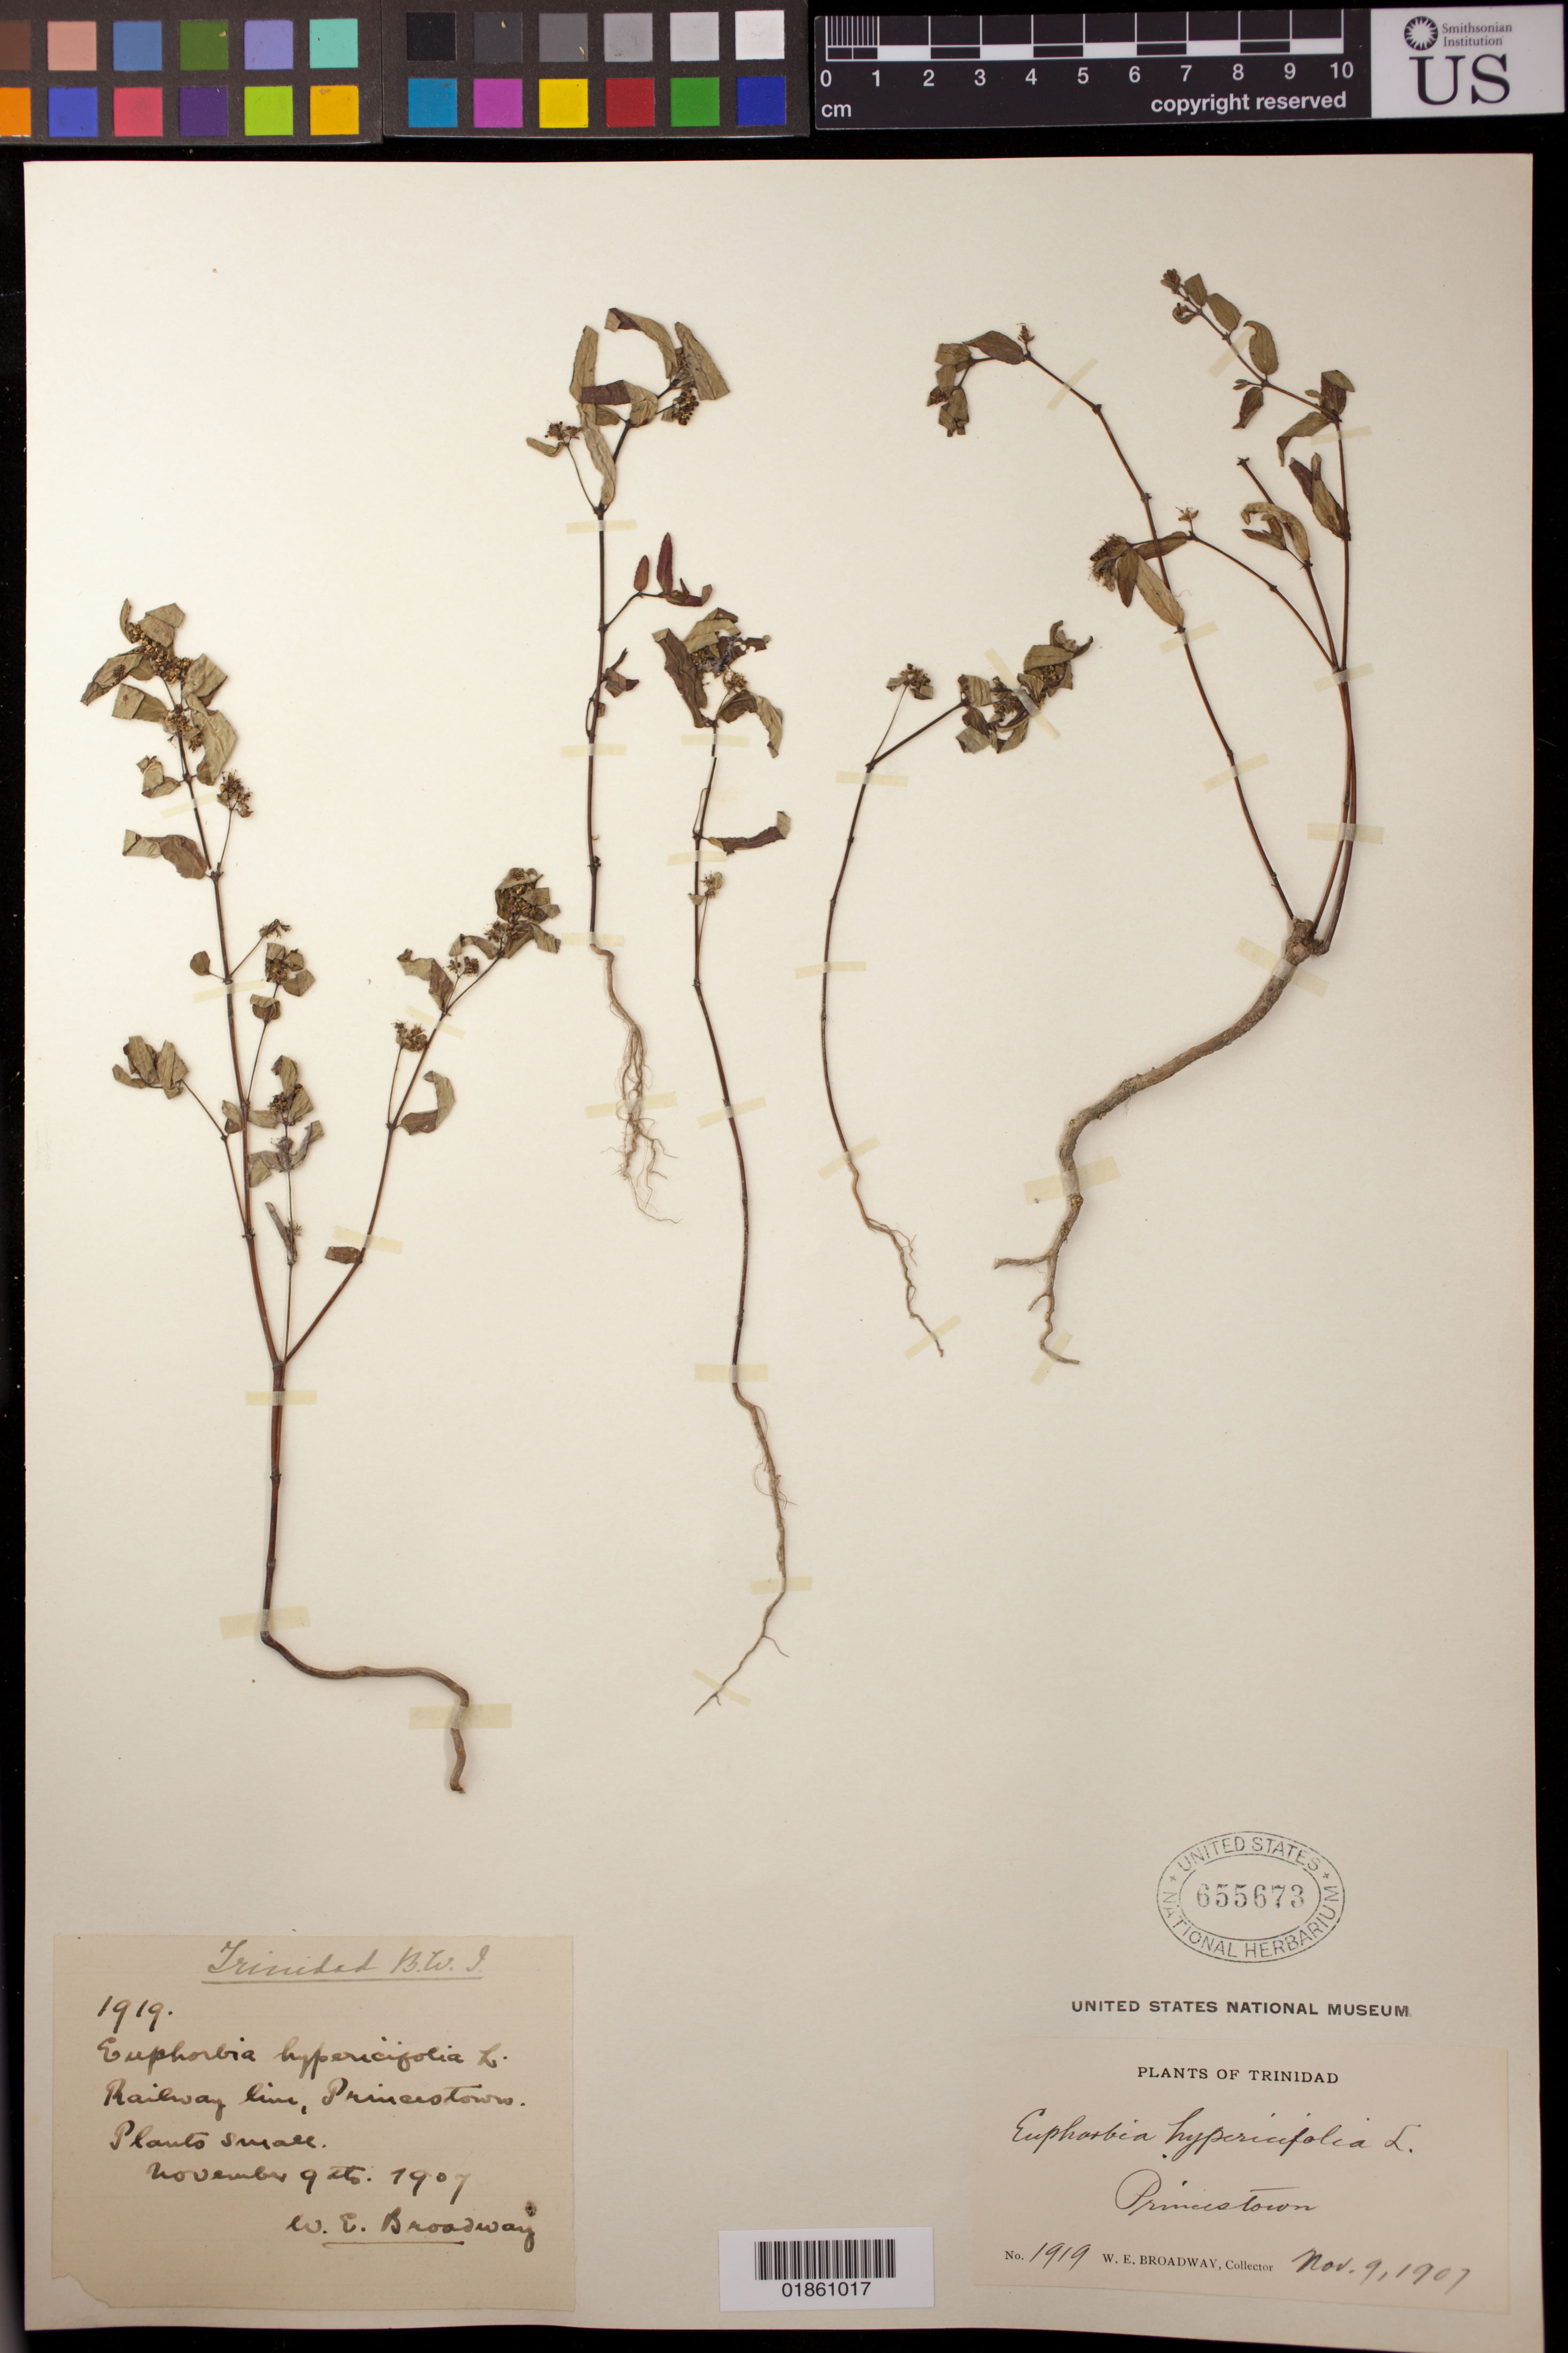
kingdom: Plantae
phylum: Tracheophyta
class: Magnoliopsida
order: Malpighiales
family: Euphorbiaceae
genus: Euphorbia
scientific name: Euphorbia hypericifolia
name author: L.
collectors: W. E. Broadway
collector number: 1919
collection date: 1907-11-09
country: Trinidad and Tobago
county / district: Princes Town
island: Trinidad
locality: Railway line; Princestown [Princes Town], Trinidad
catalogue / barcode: US 655673